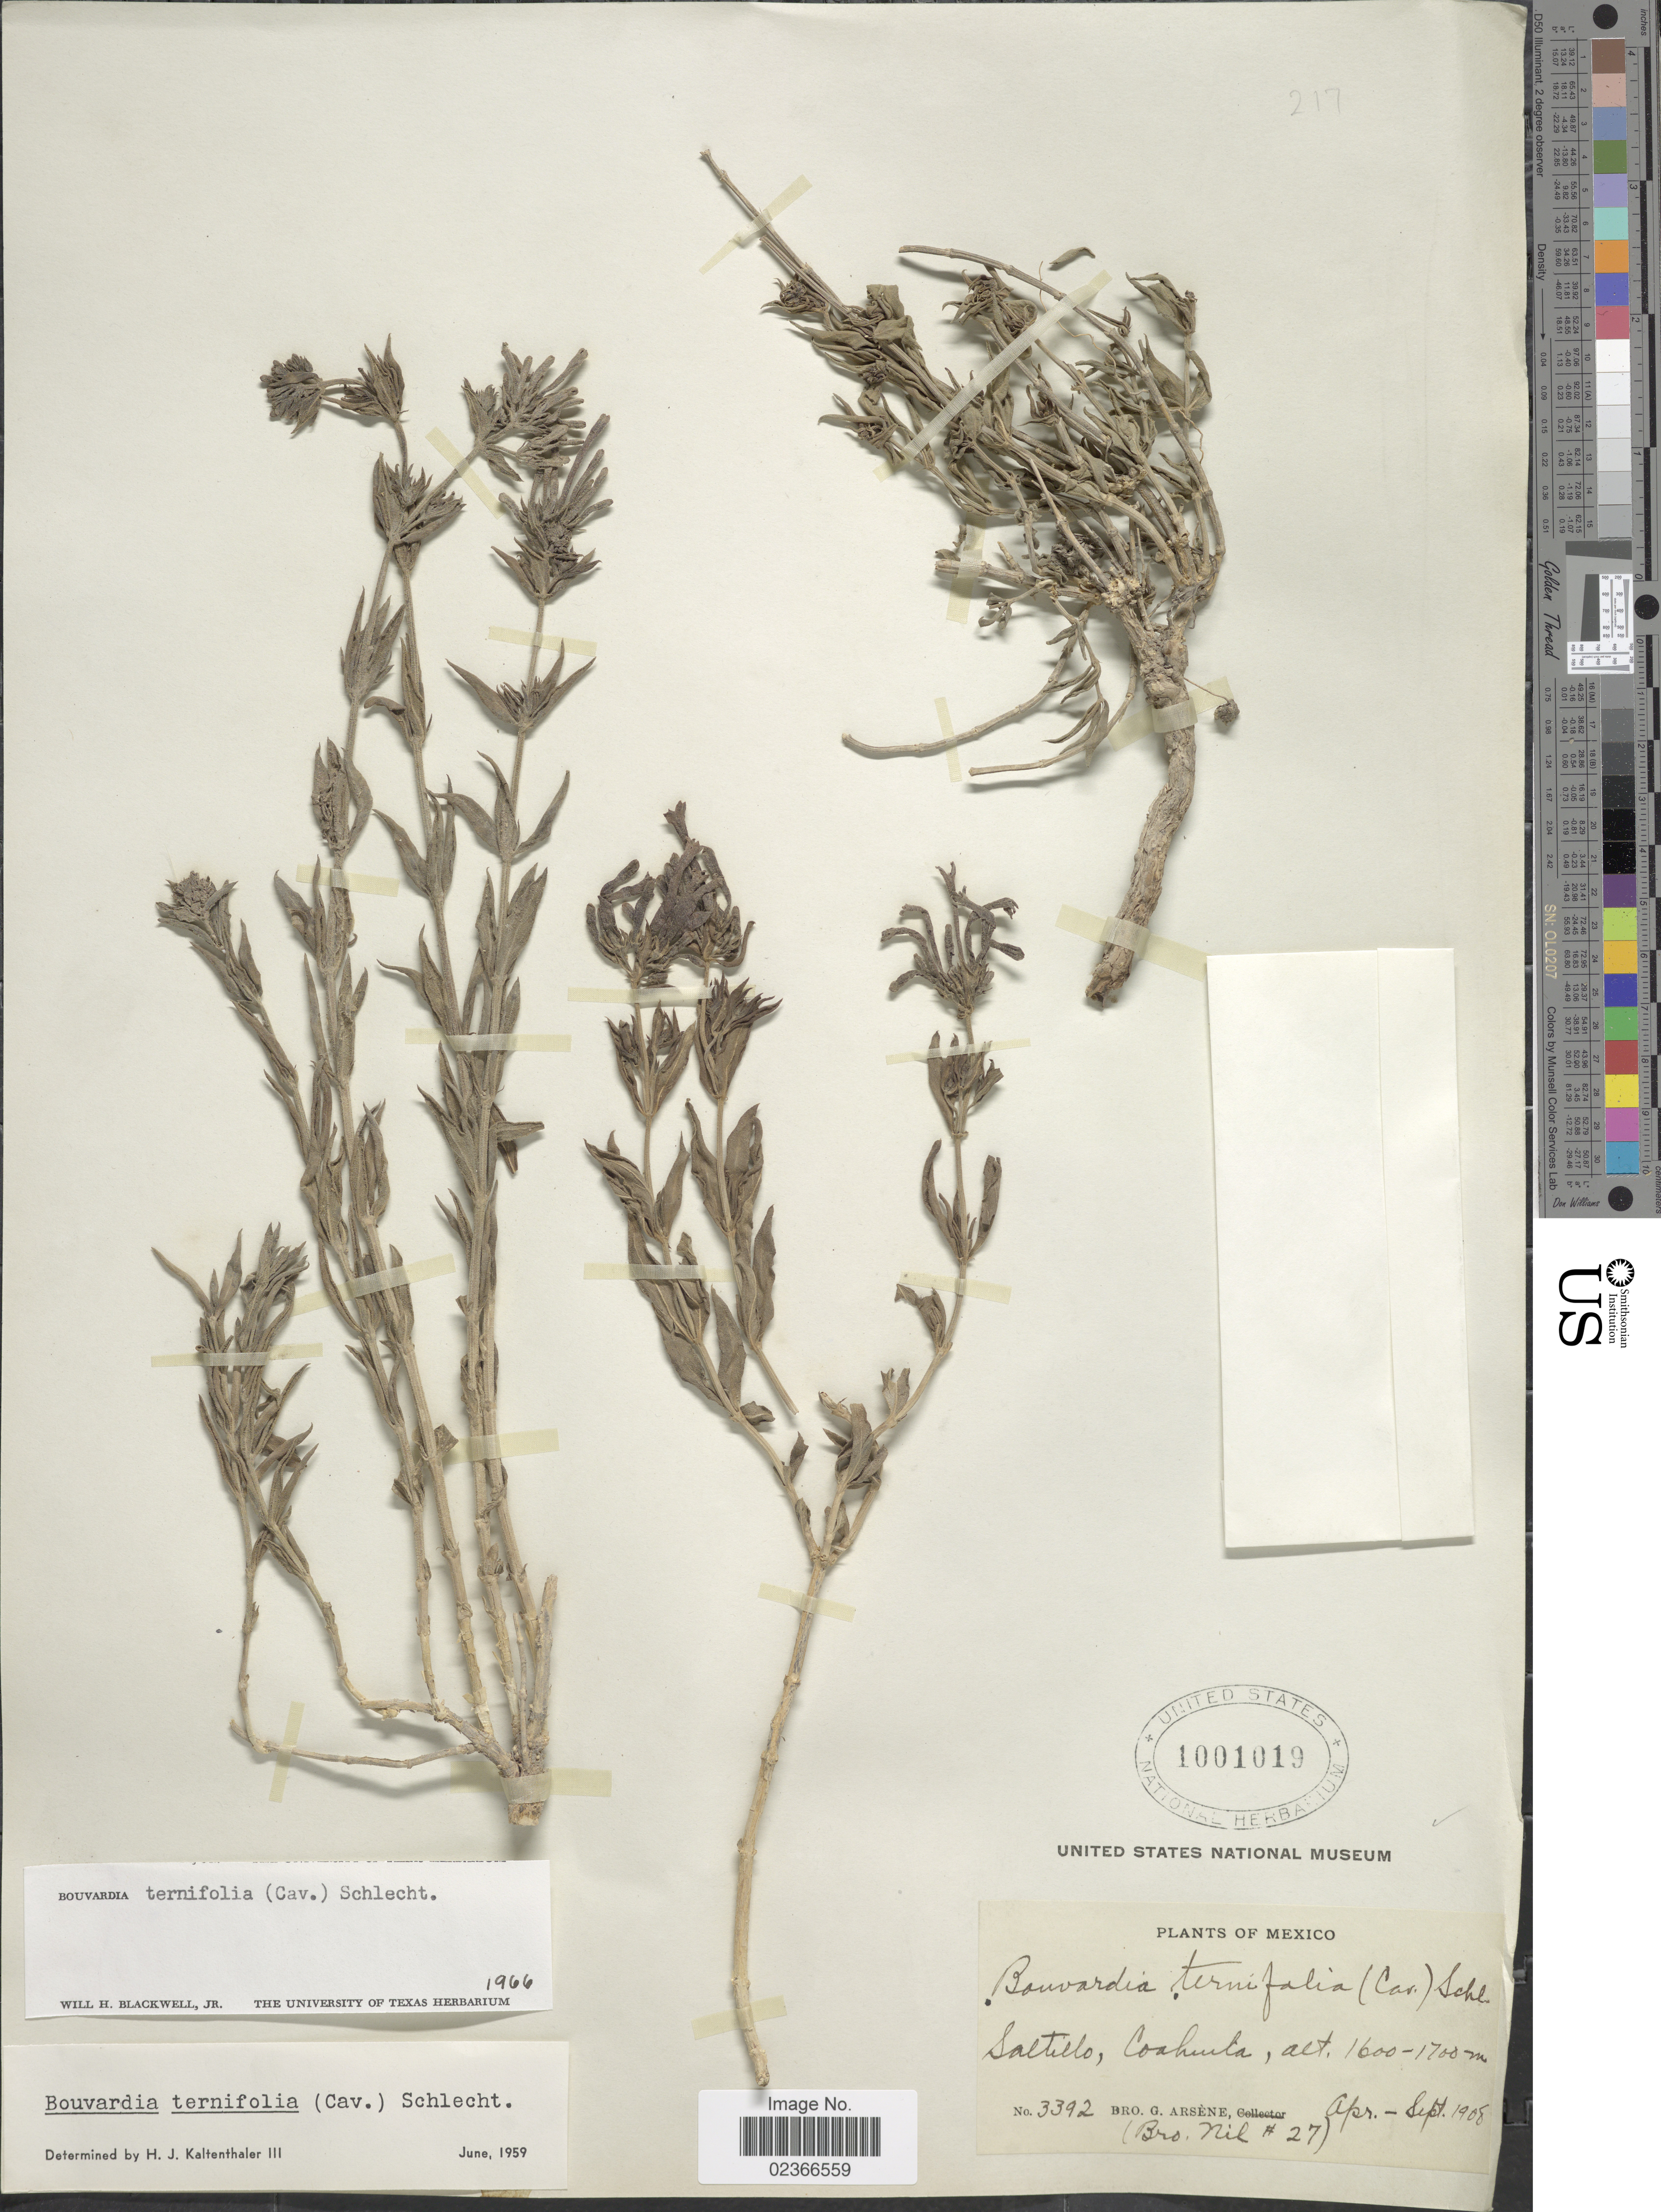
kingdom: Plantae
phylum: Tracheophyta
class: Magnoliopsida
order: Gentianales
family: Rubiaceae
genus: Bouvardia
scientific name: Bouvardia ternifolia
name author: (Cav.) Schltdl.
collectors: Bro. G. Arsène & Bro. Nil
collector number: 3392/27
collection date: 1908-04/1908-09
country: Mexico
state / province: Coahuila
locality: Saltillo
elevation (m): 1600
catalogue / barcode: US 1001019